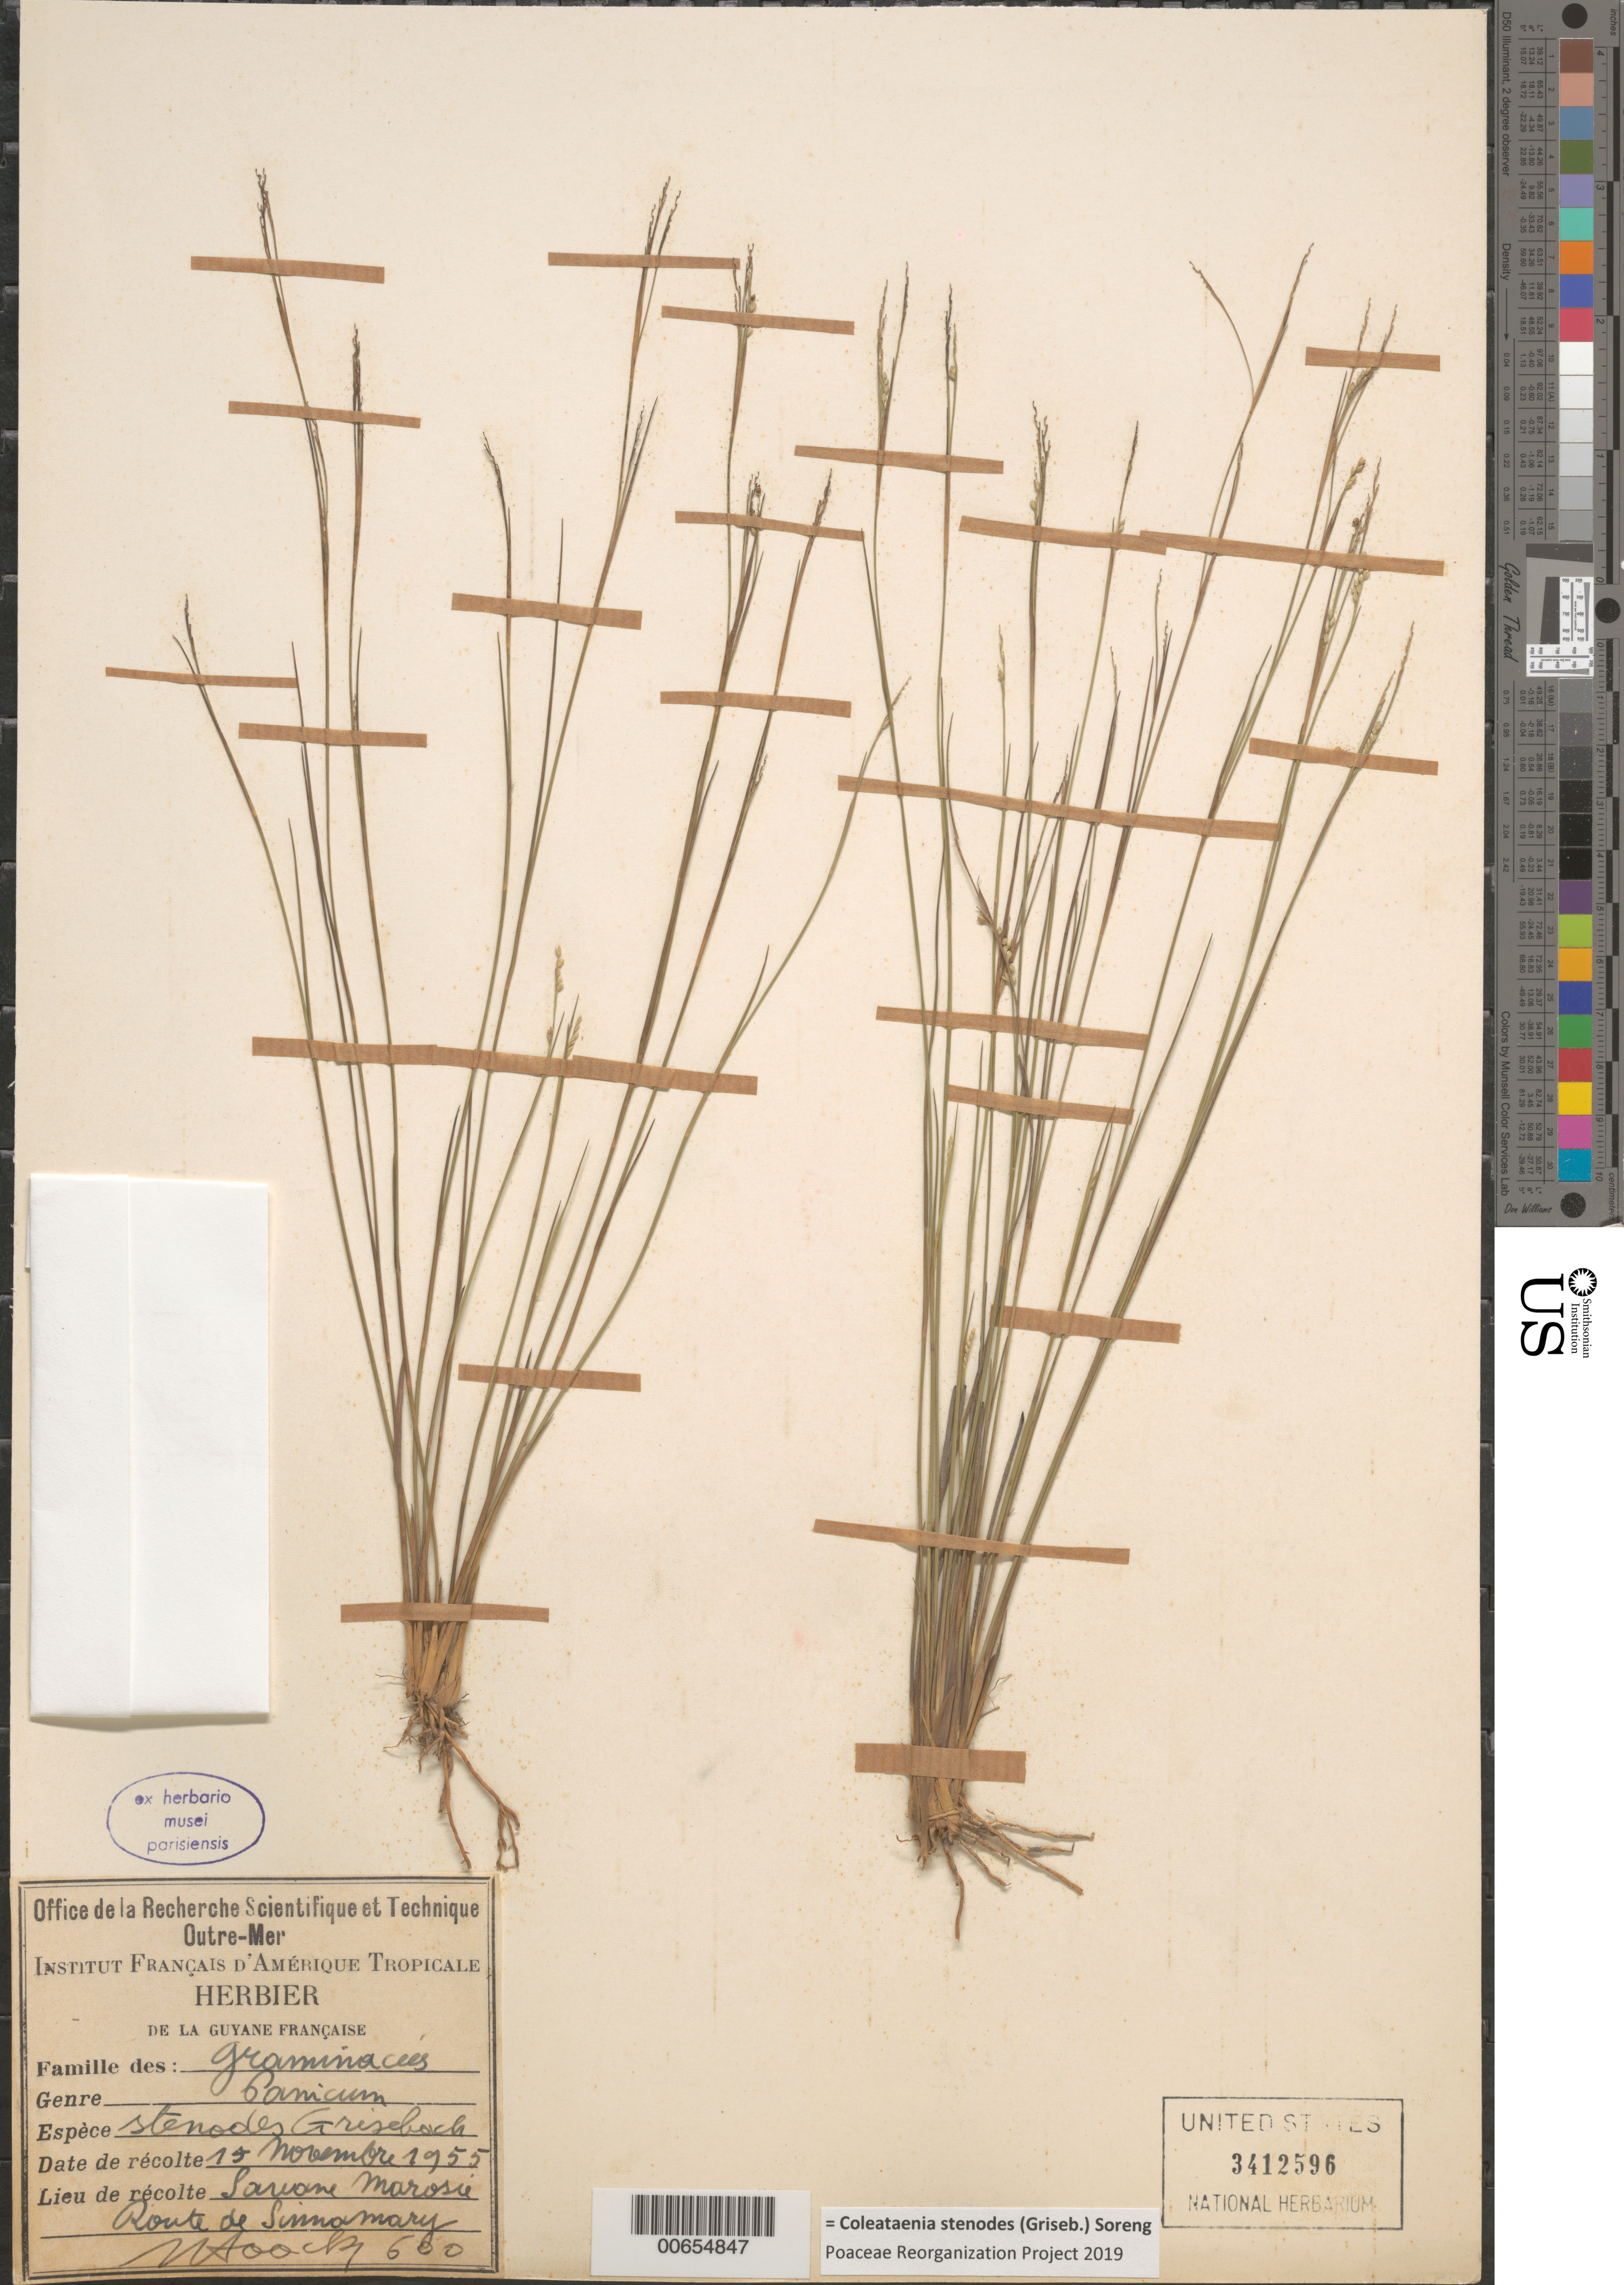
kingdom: Plantae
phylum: Tracheophyta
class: Liliopsida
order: Poales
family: Poaceae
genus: Panicum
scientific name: Panicum stenodes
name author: Griseb.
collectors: J. Hoock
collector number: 600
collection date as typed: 15-Nov-55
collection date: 1955-11-15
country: French Guiana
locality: Savane Marosie, Route de Sinnamary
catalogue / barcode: US 3412596